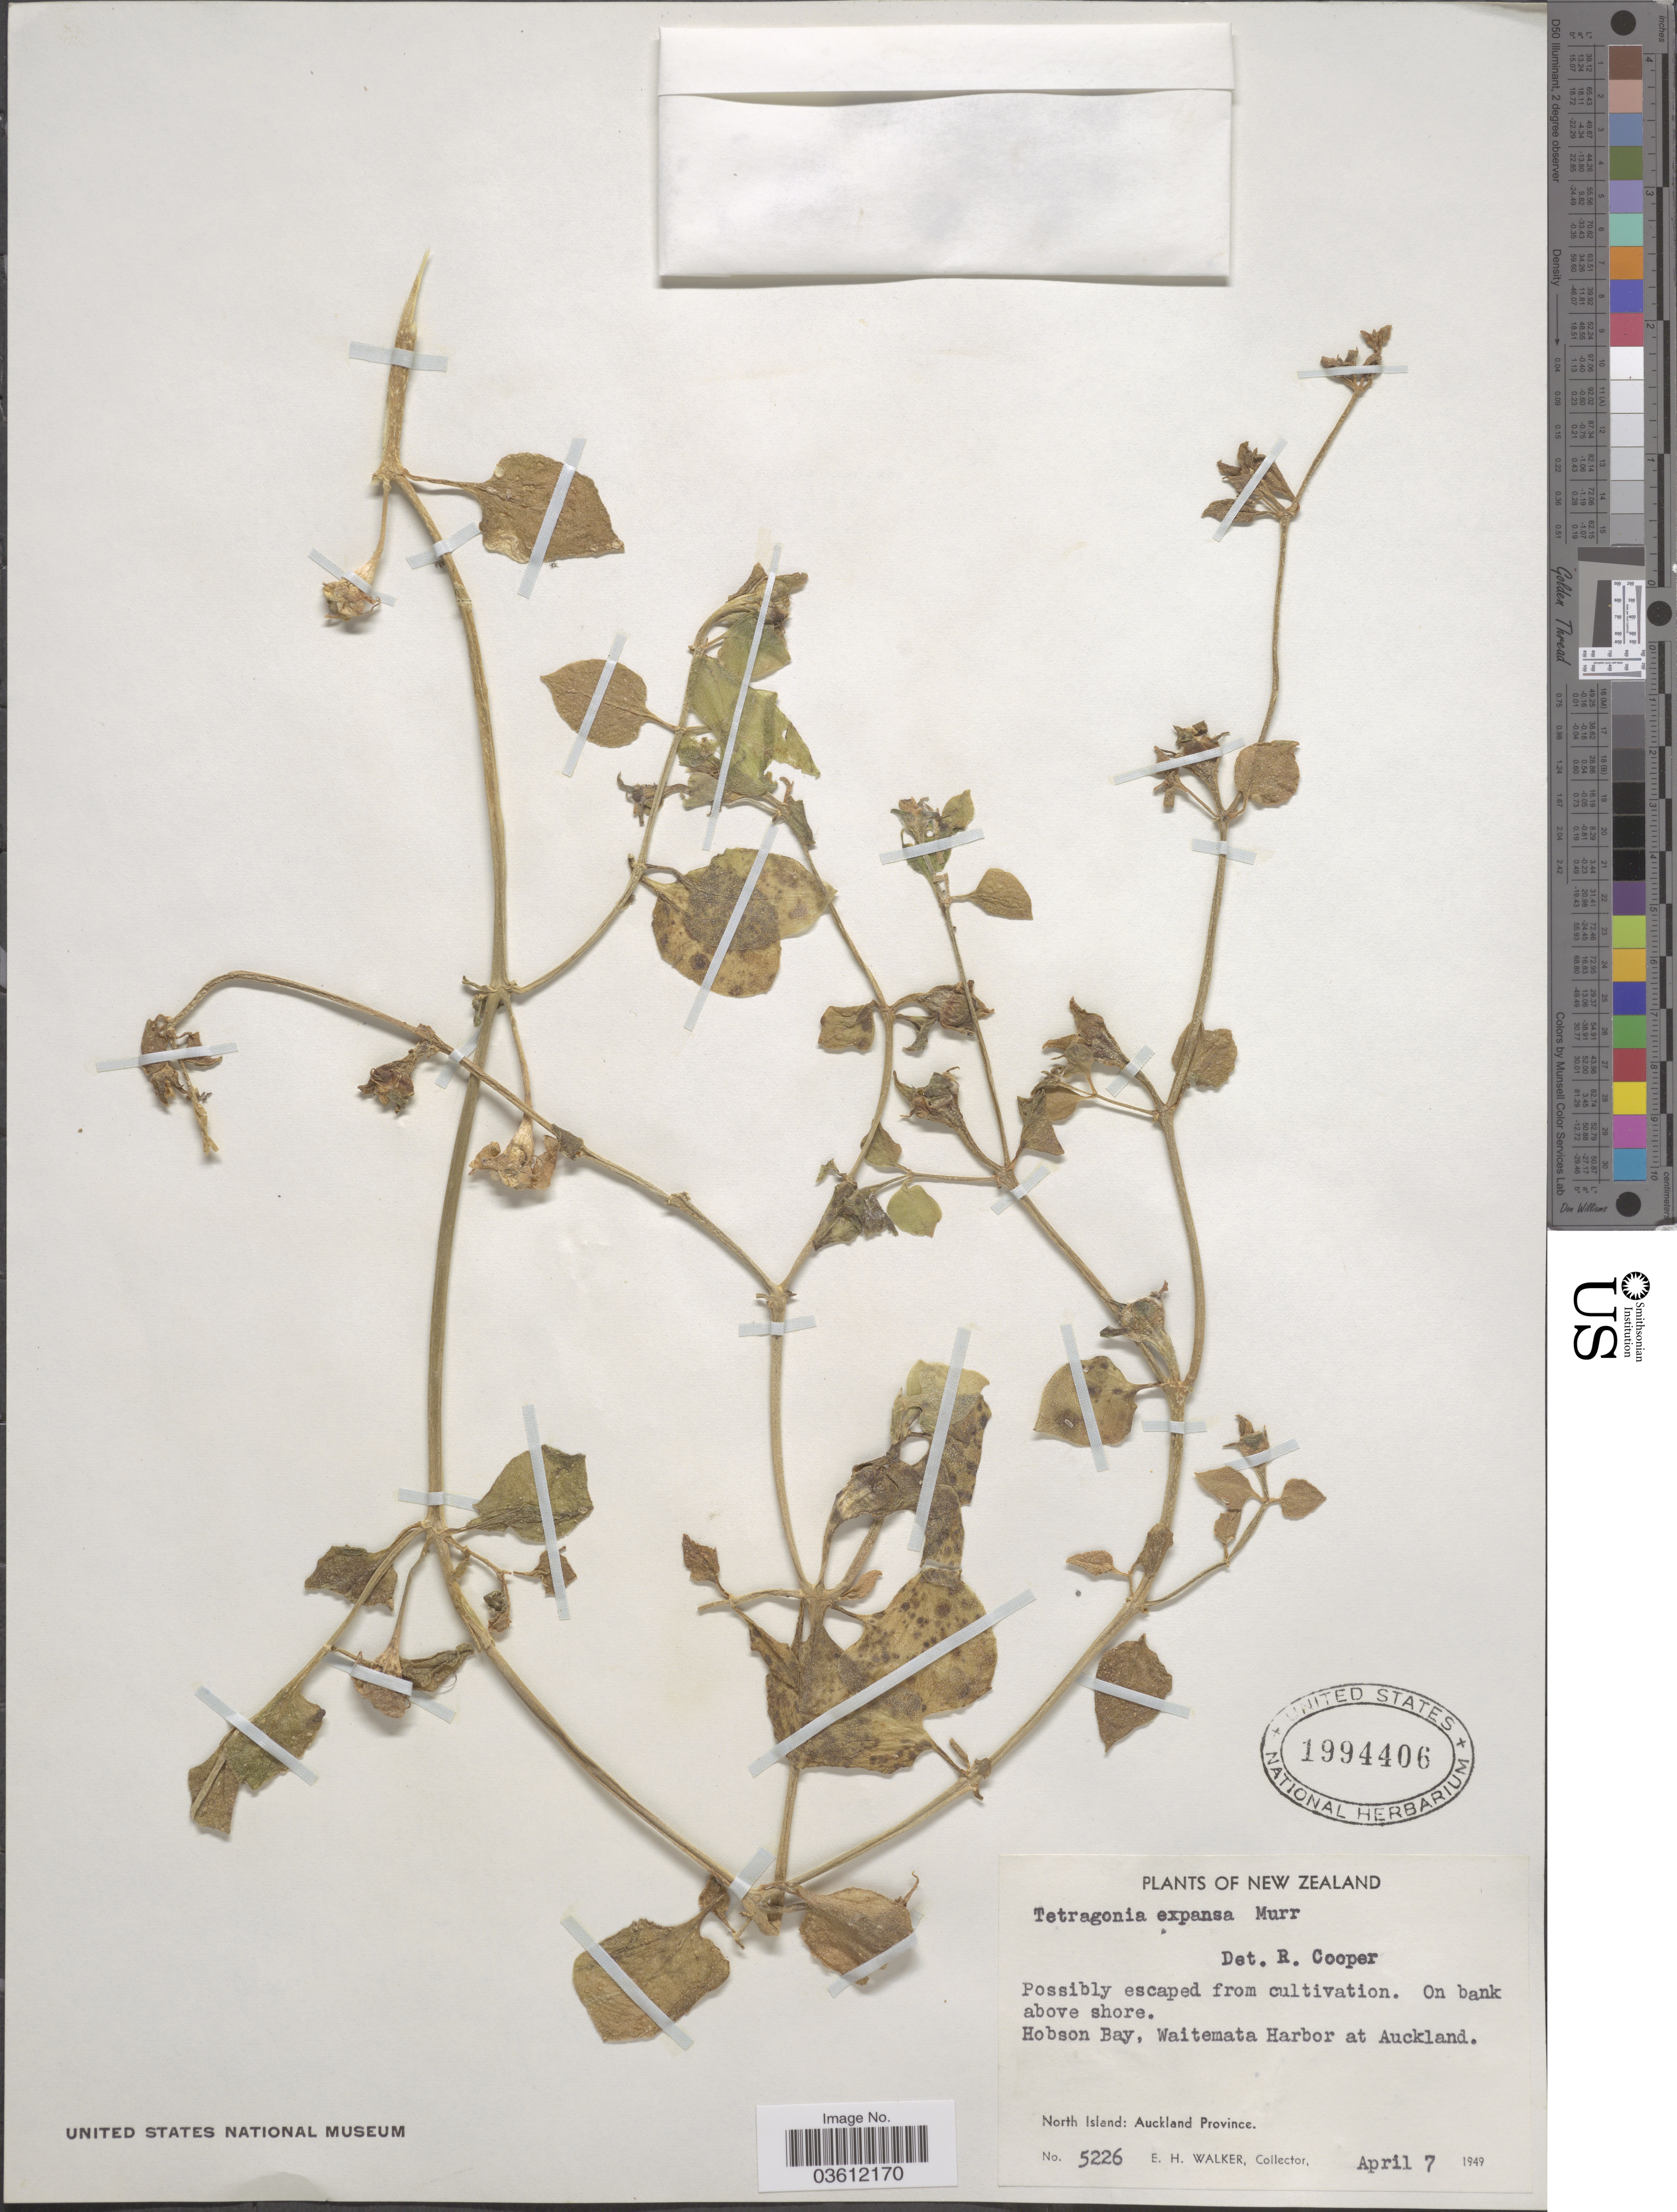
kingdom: Plantae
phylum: Tracheophyta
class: Magnoliopsida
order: Caryophyllales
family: Aizoaceae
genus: Tetragonia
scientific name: Tetragonia expansa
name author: Murr.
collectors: E. H. Walker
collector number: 5226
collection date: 1949-04-07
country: New Zealand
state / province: Auckland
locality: Hobson Bay, Waitemata Harbor at Auckland. North Island.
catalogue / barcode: US 1994406